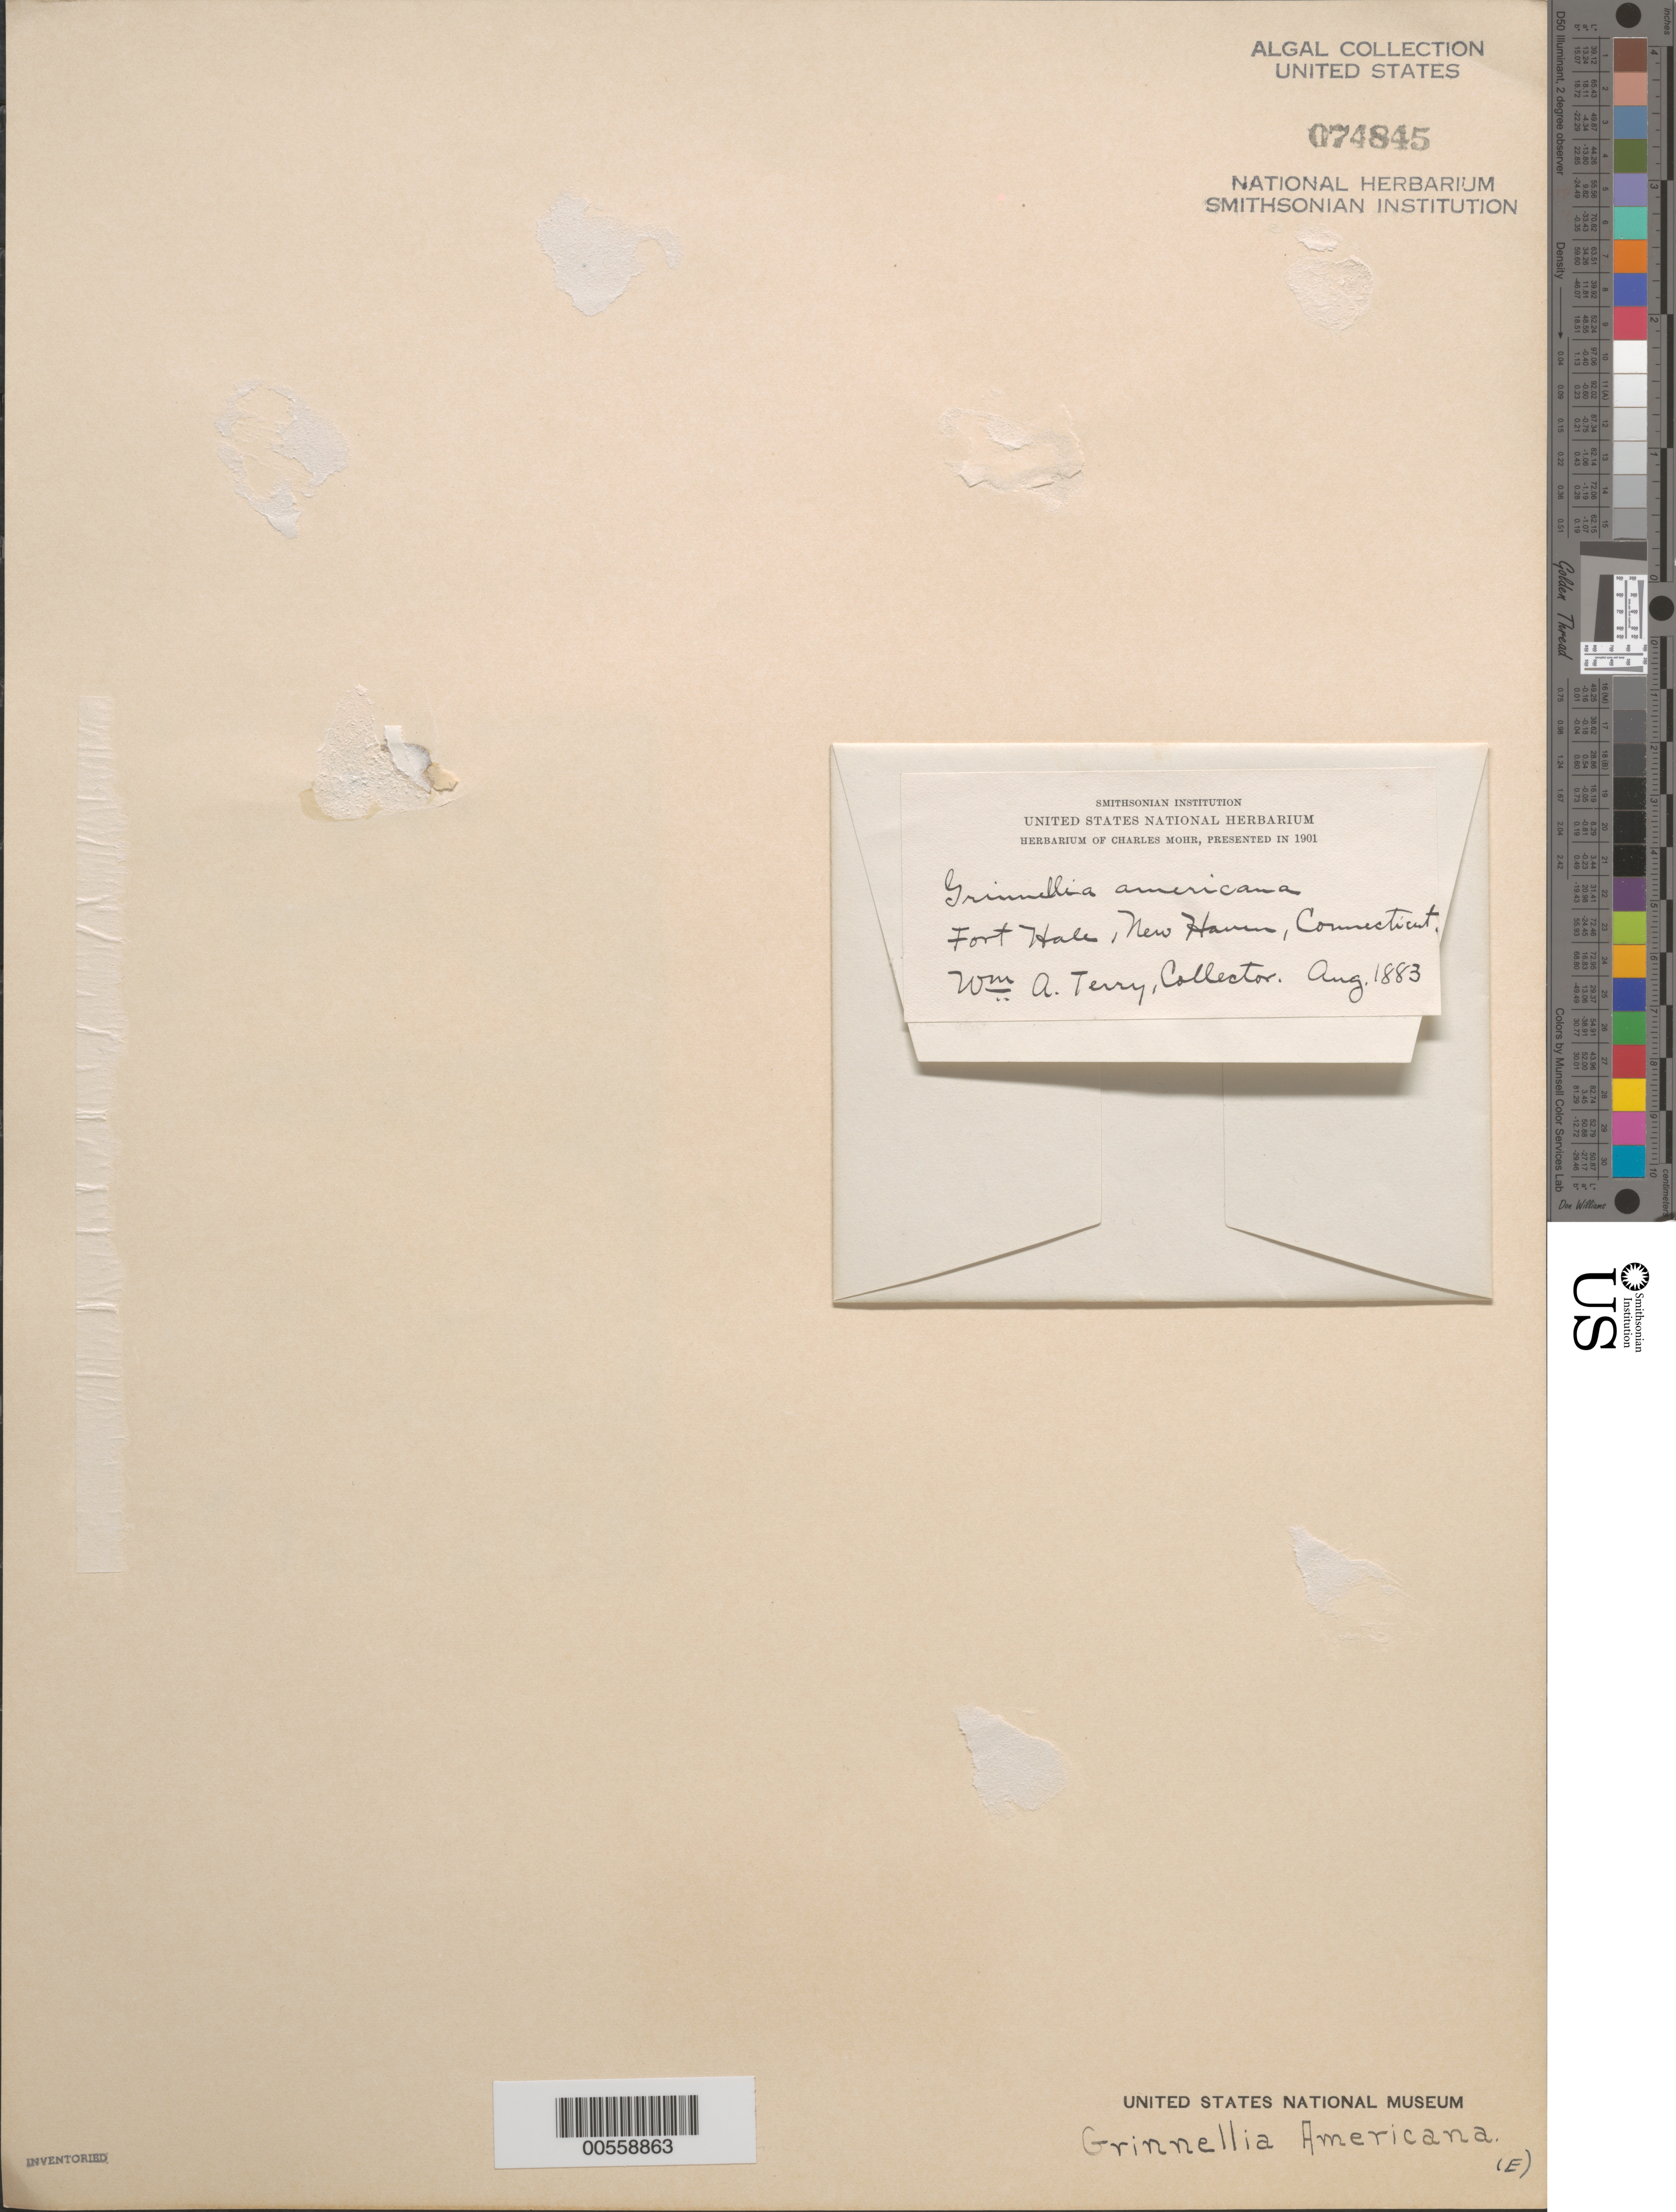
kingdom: Plantae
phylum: Rhodophyta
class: Florideophyceae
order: Ceramiales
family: Delesseriaceae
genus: Grinnellia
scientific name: Grinnellia americana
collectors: W. Terry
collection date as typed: Aug 1883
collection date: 1883-08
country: United States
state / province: Connecticut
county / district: New Haven County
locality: Fort Hale, New Haven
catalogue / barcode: US 74845